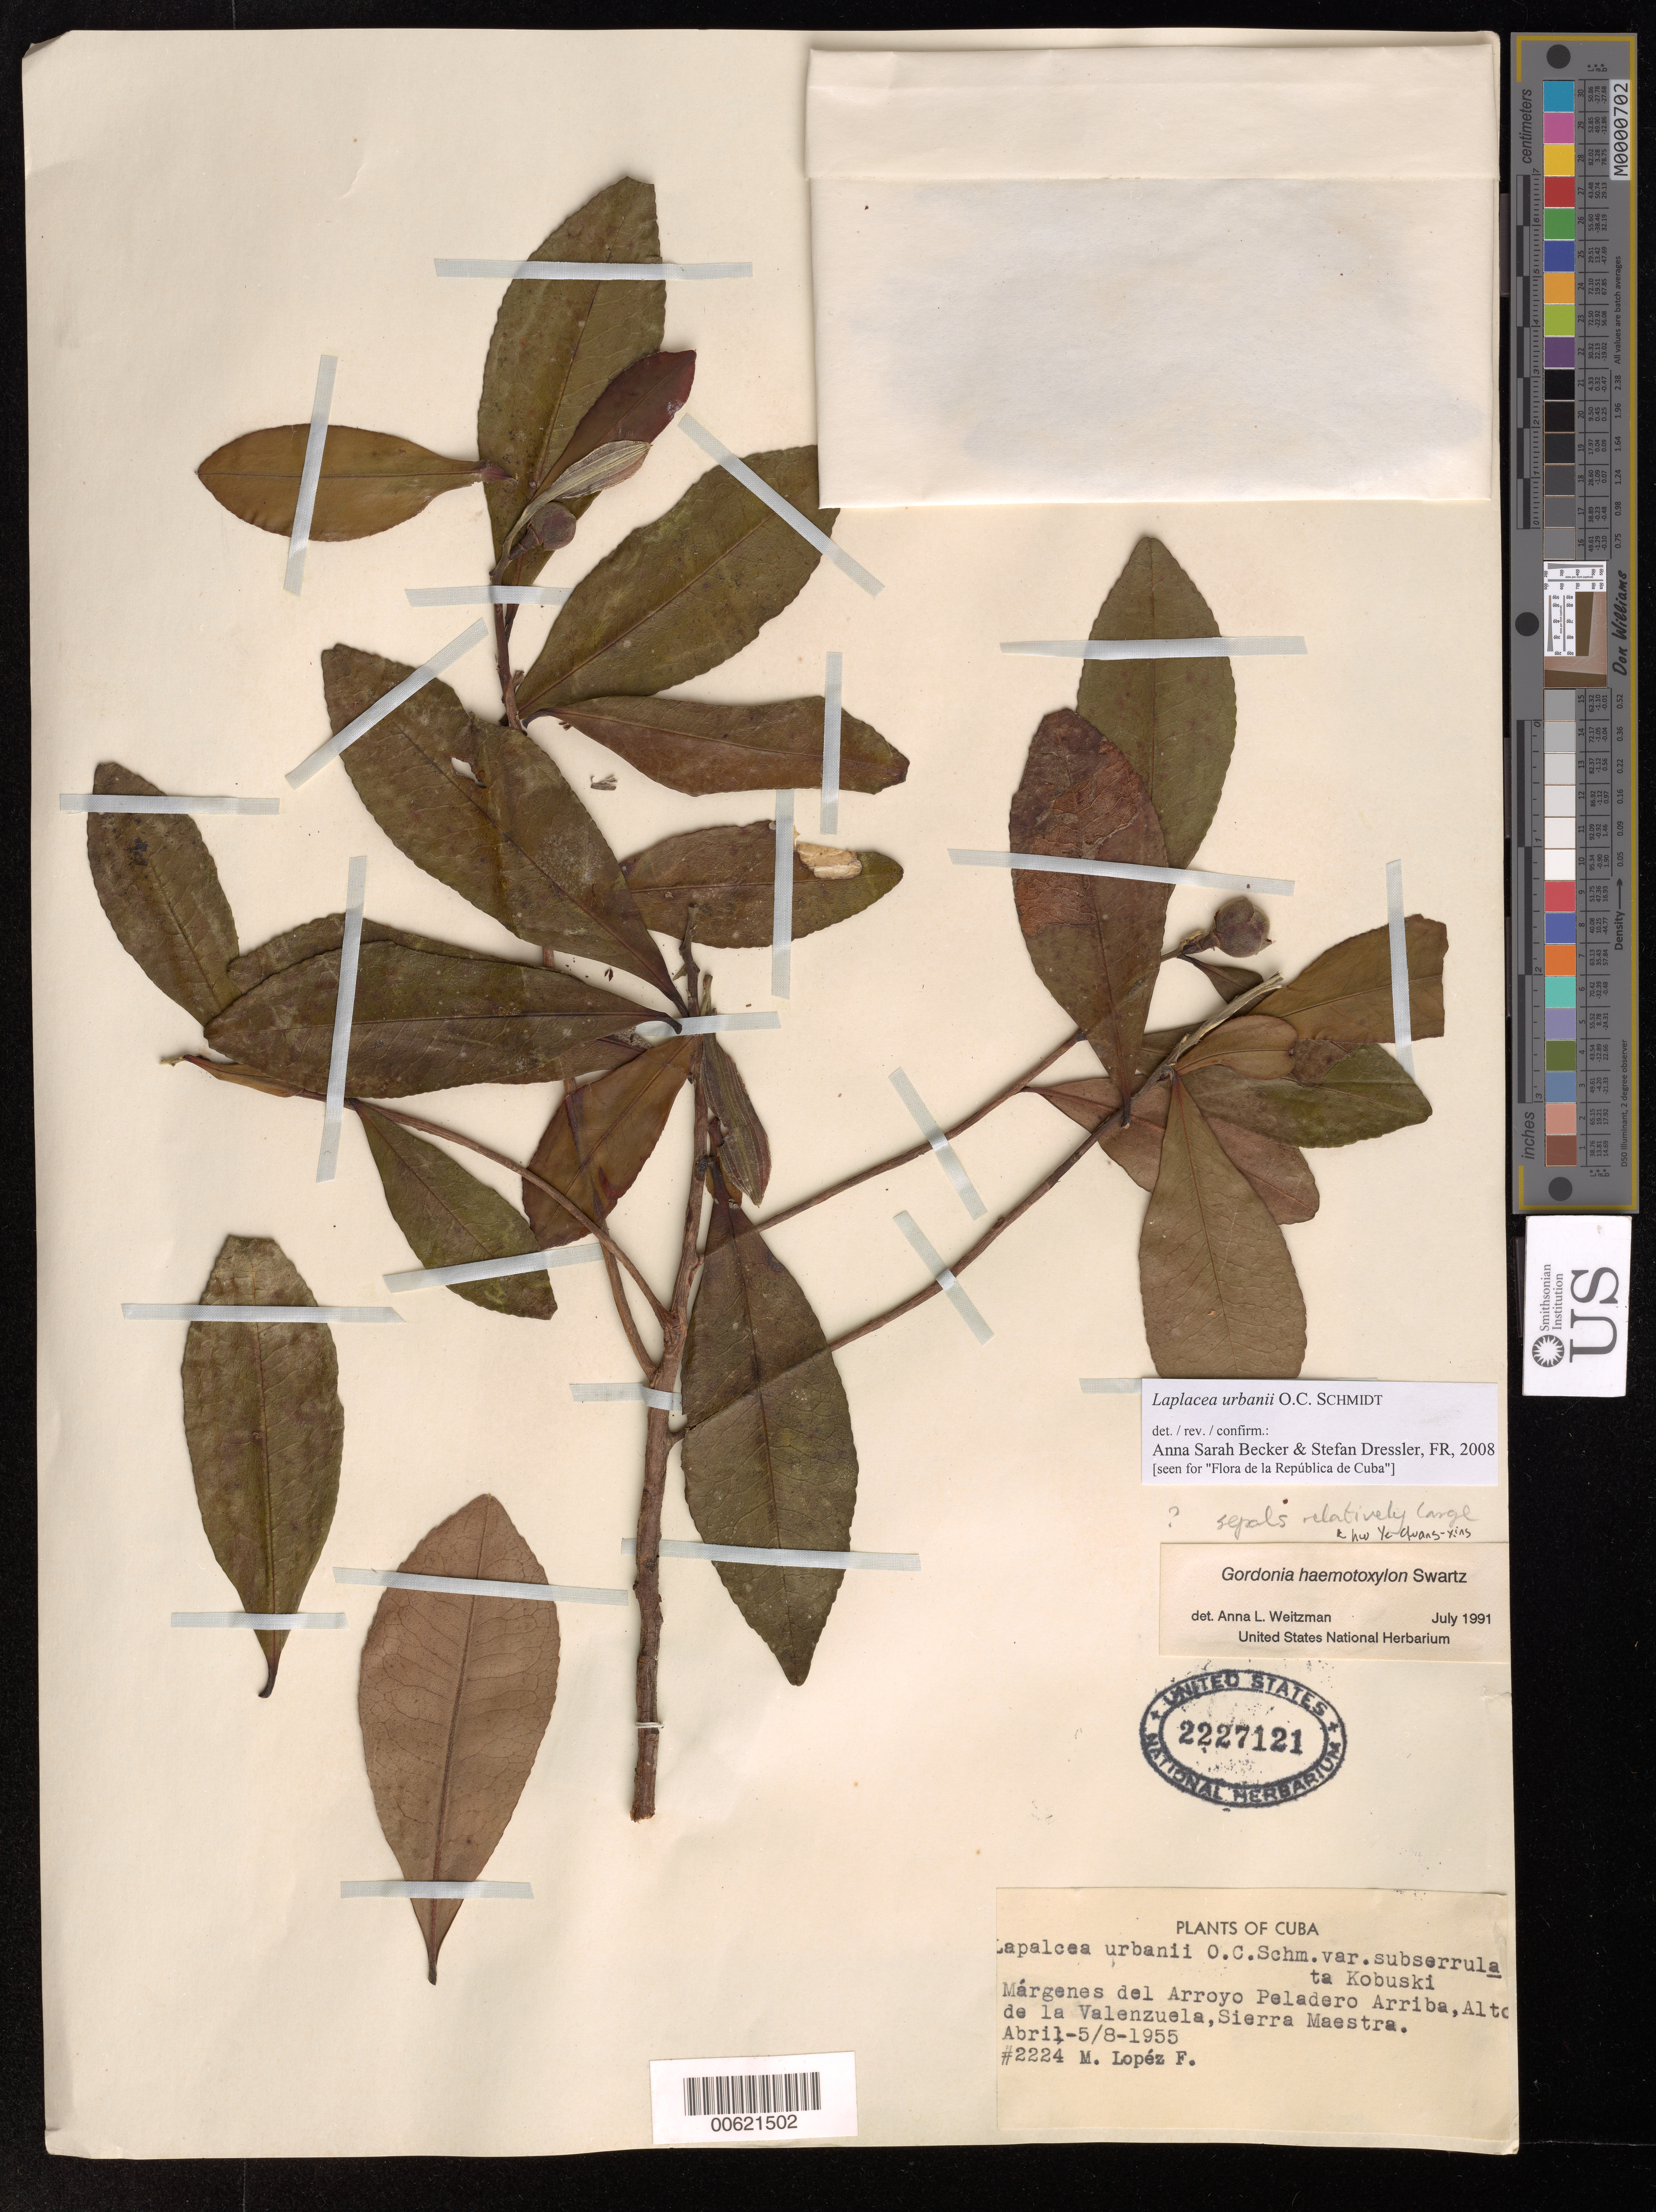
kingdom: Plantae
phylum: Tracheophyta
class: Magnoliopsida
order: Ericales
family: Theaceae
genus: Laplacea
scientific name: Laplacea urbani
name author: O.C. Schmidt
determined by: Becker, Anna S.; Dressler, S.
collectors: M. Lopéz-F.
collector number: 2224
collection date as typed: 5 Apr 1955 to 8 Apr 1955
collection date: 1955-04-05/1955-04-08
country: Cuba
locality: Márgenes del Arroyo Peladero Arriba Alto de la Valenzuela, Sierra Maestra.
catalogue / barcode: US 2227121